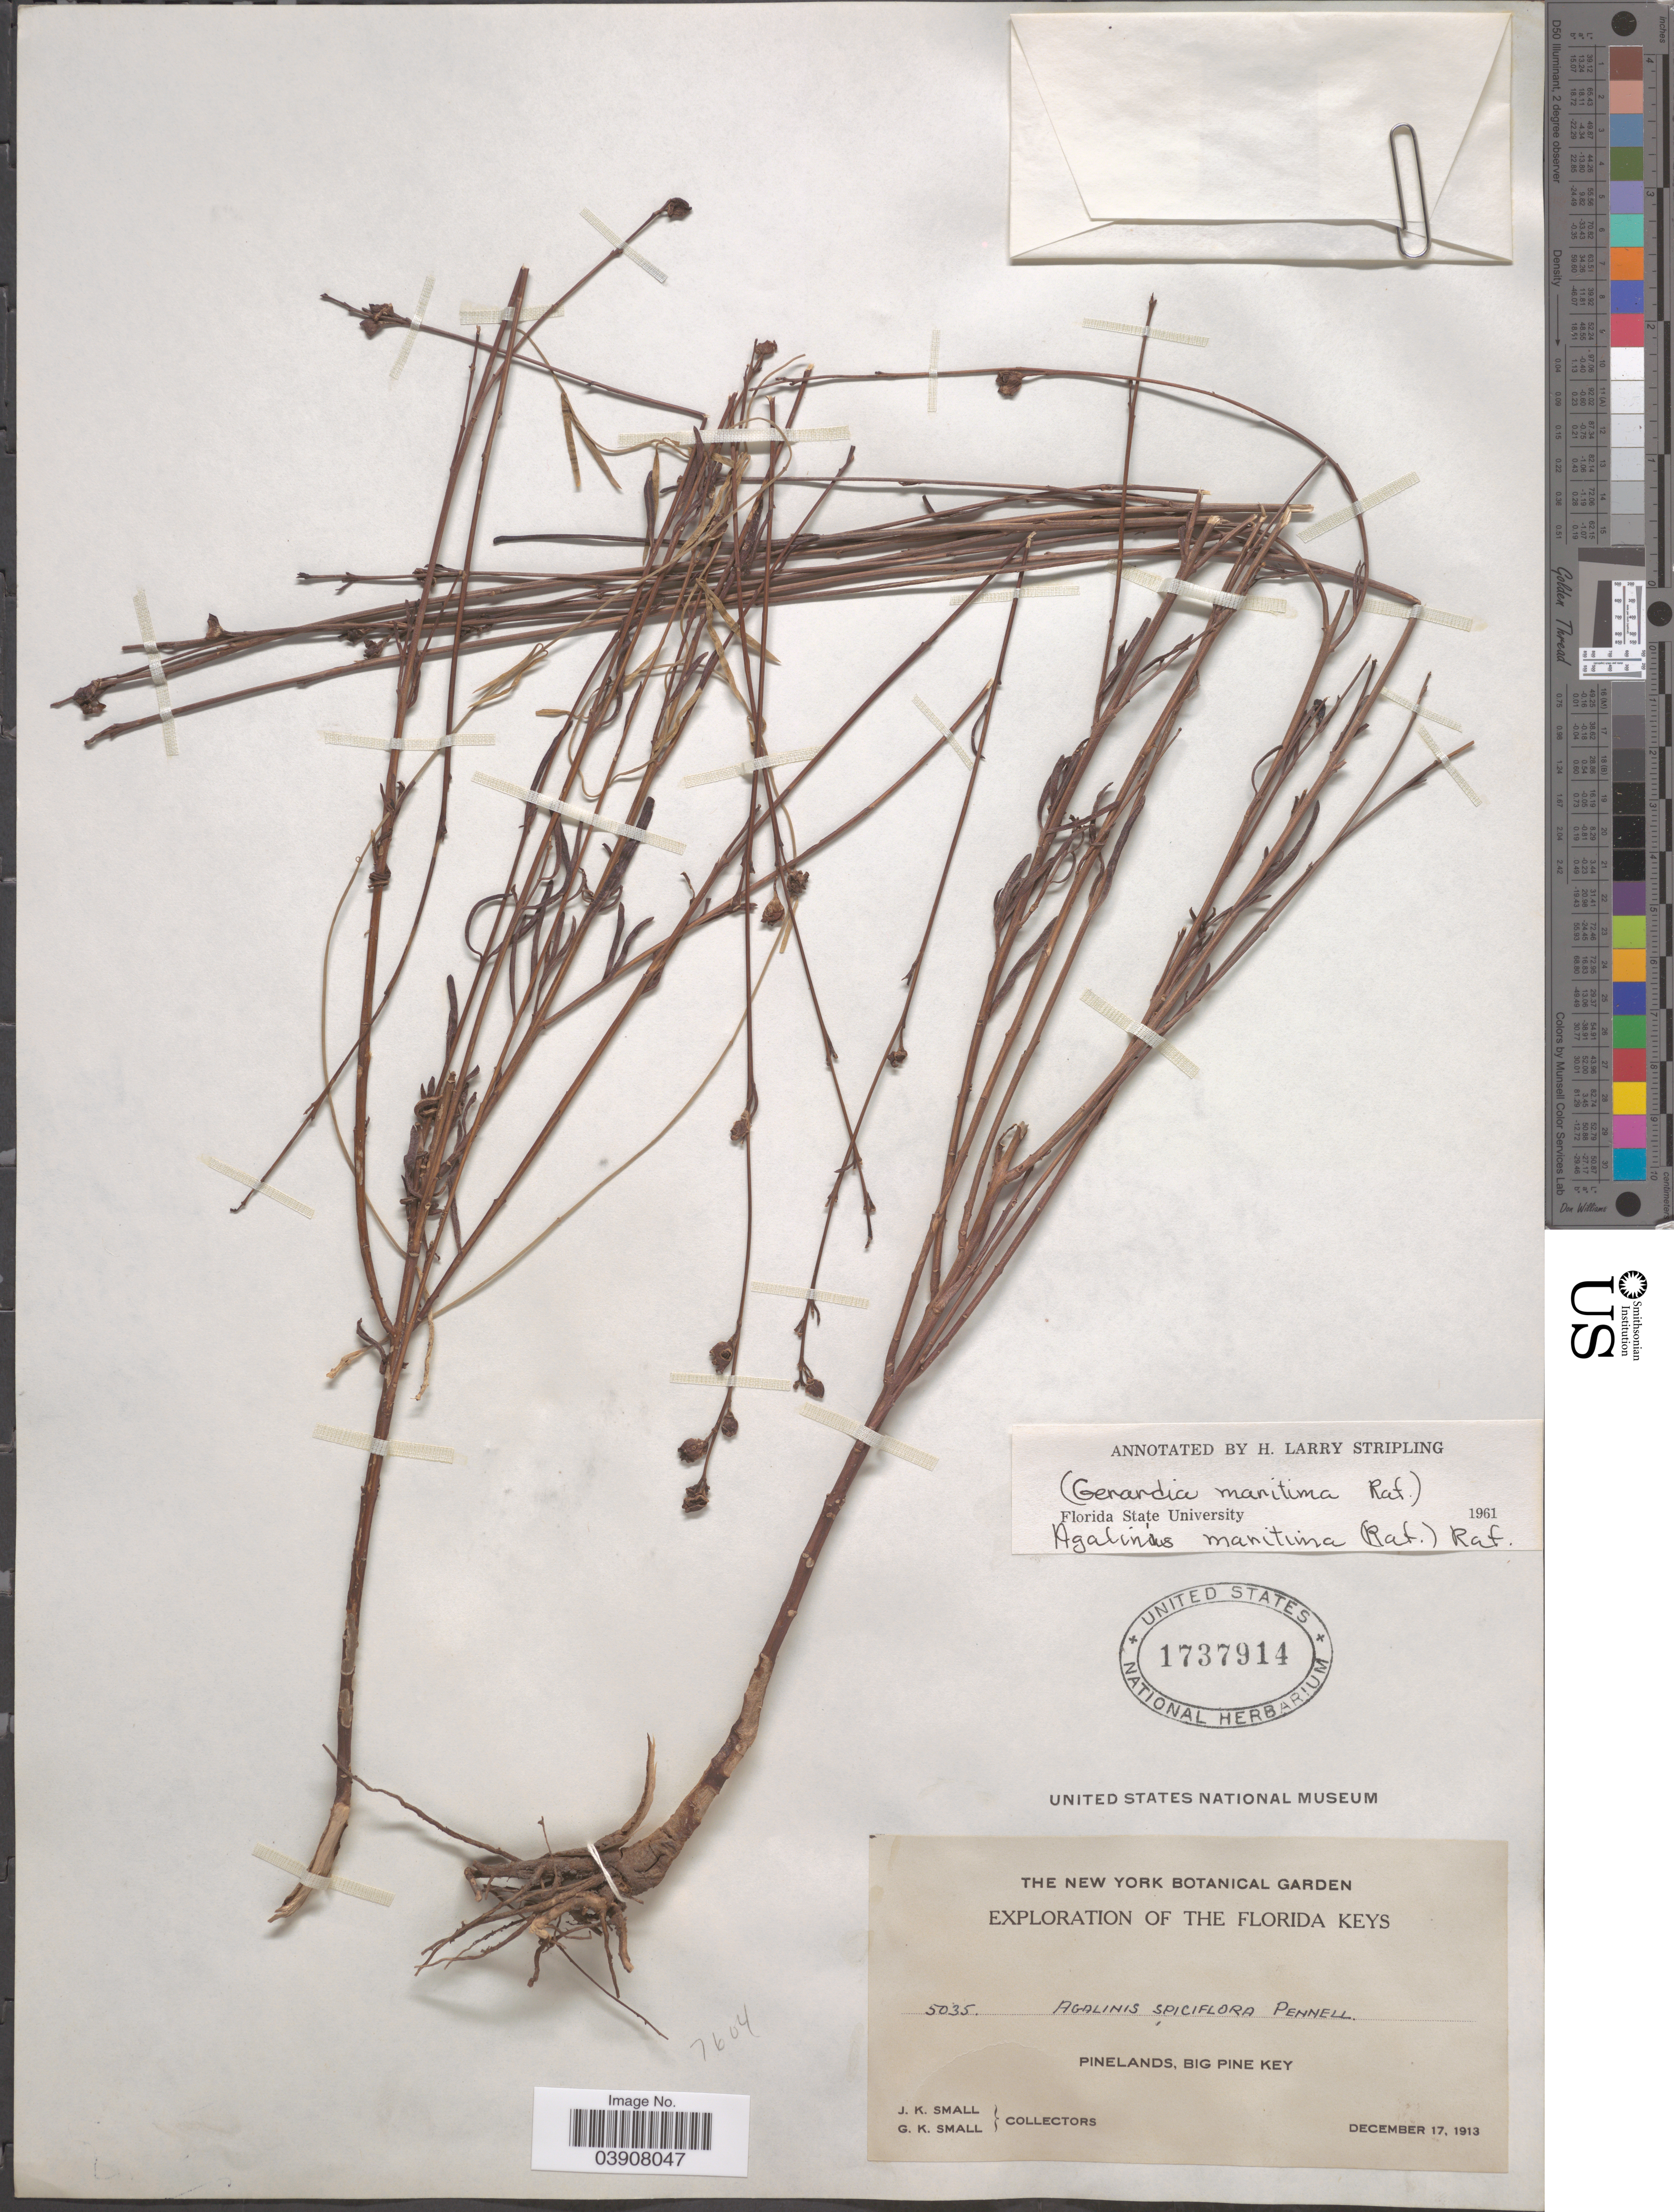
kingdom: Plantae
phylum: Tracheophyta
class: Magnoliopsida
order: Lamiales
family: Orobanchaceae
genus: Agalinis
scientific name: Agalinis maritima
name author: (Raf.) Raf.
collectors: J. K. Small & G. K. Small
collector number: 5035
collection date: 1913-12-17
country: United States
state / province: Florida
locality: The Florida Keys. Pinelands, Big Pine Key.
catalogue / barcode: US 1737914